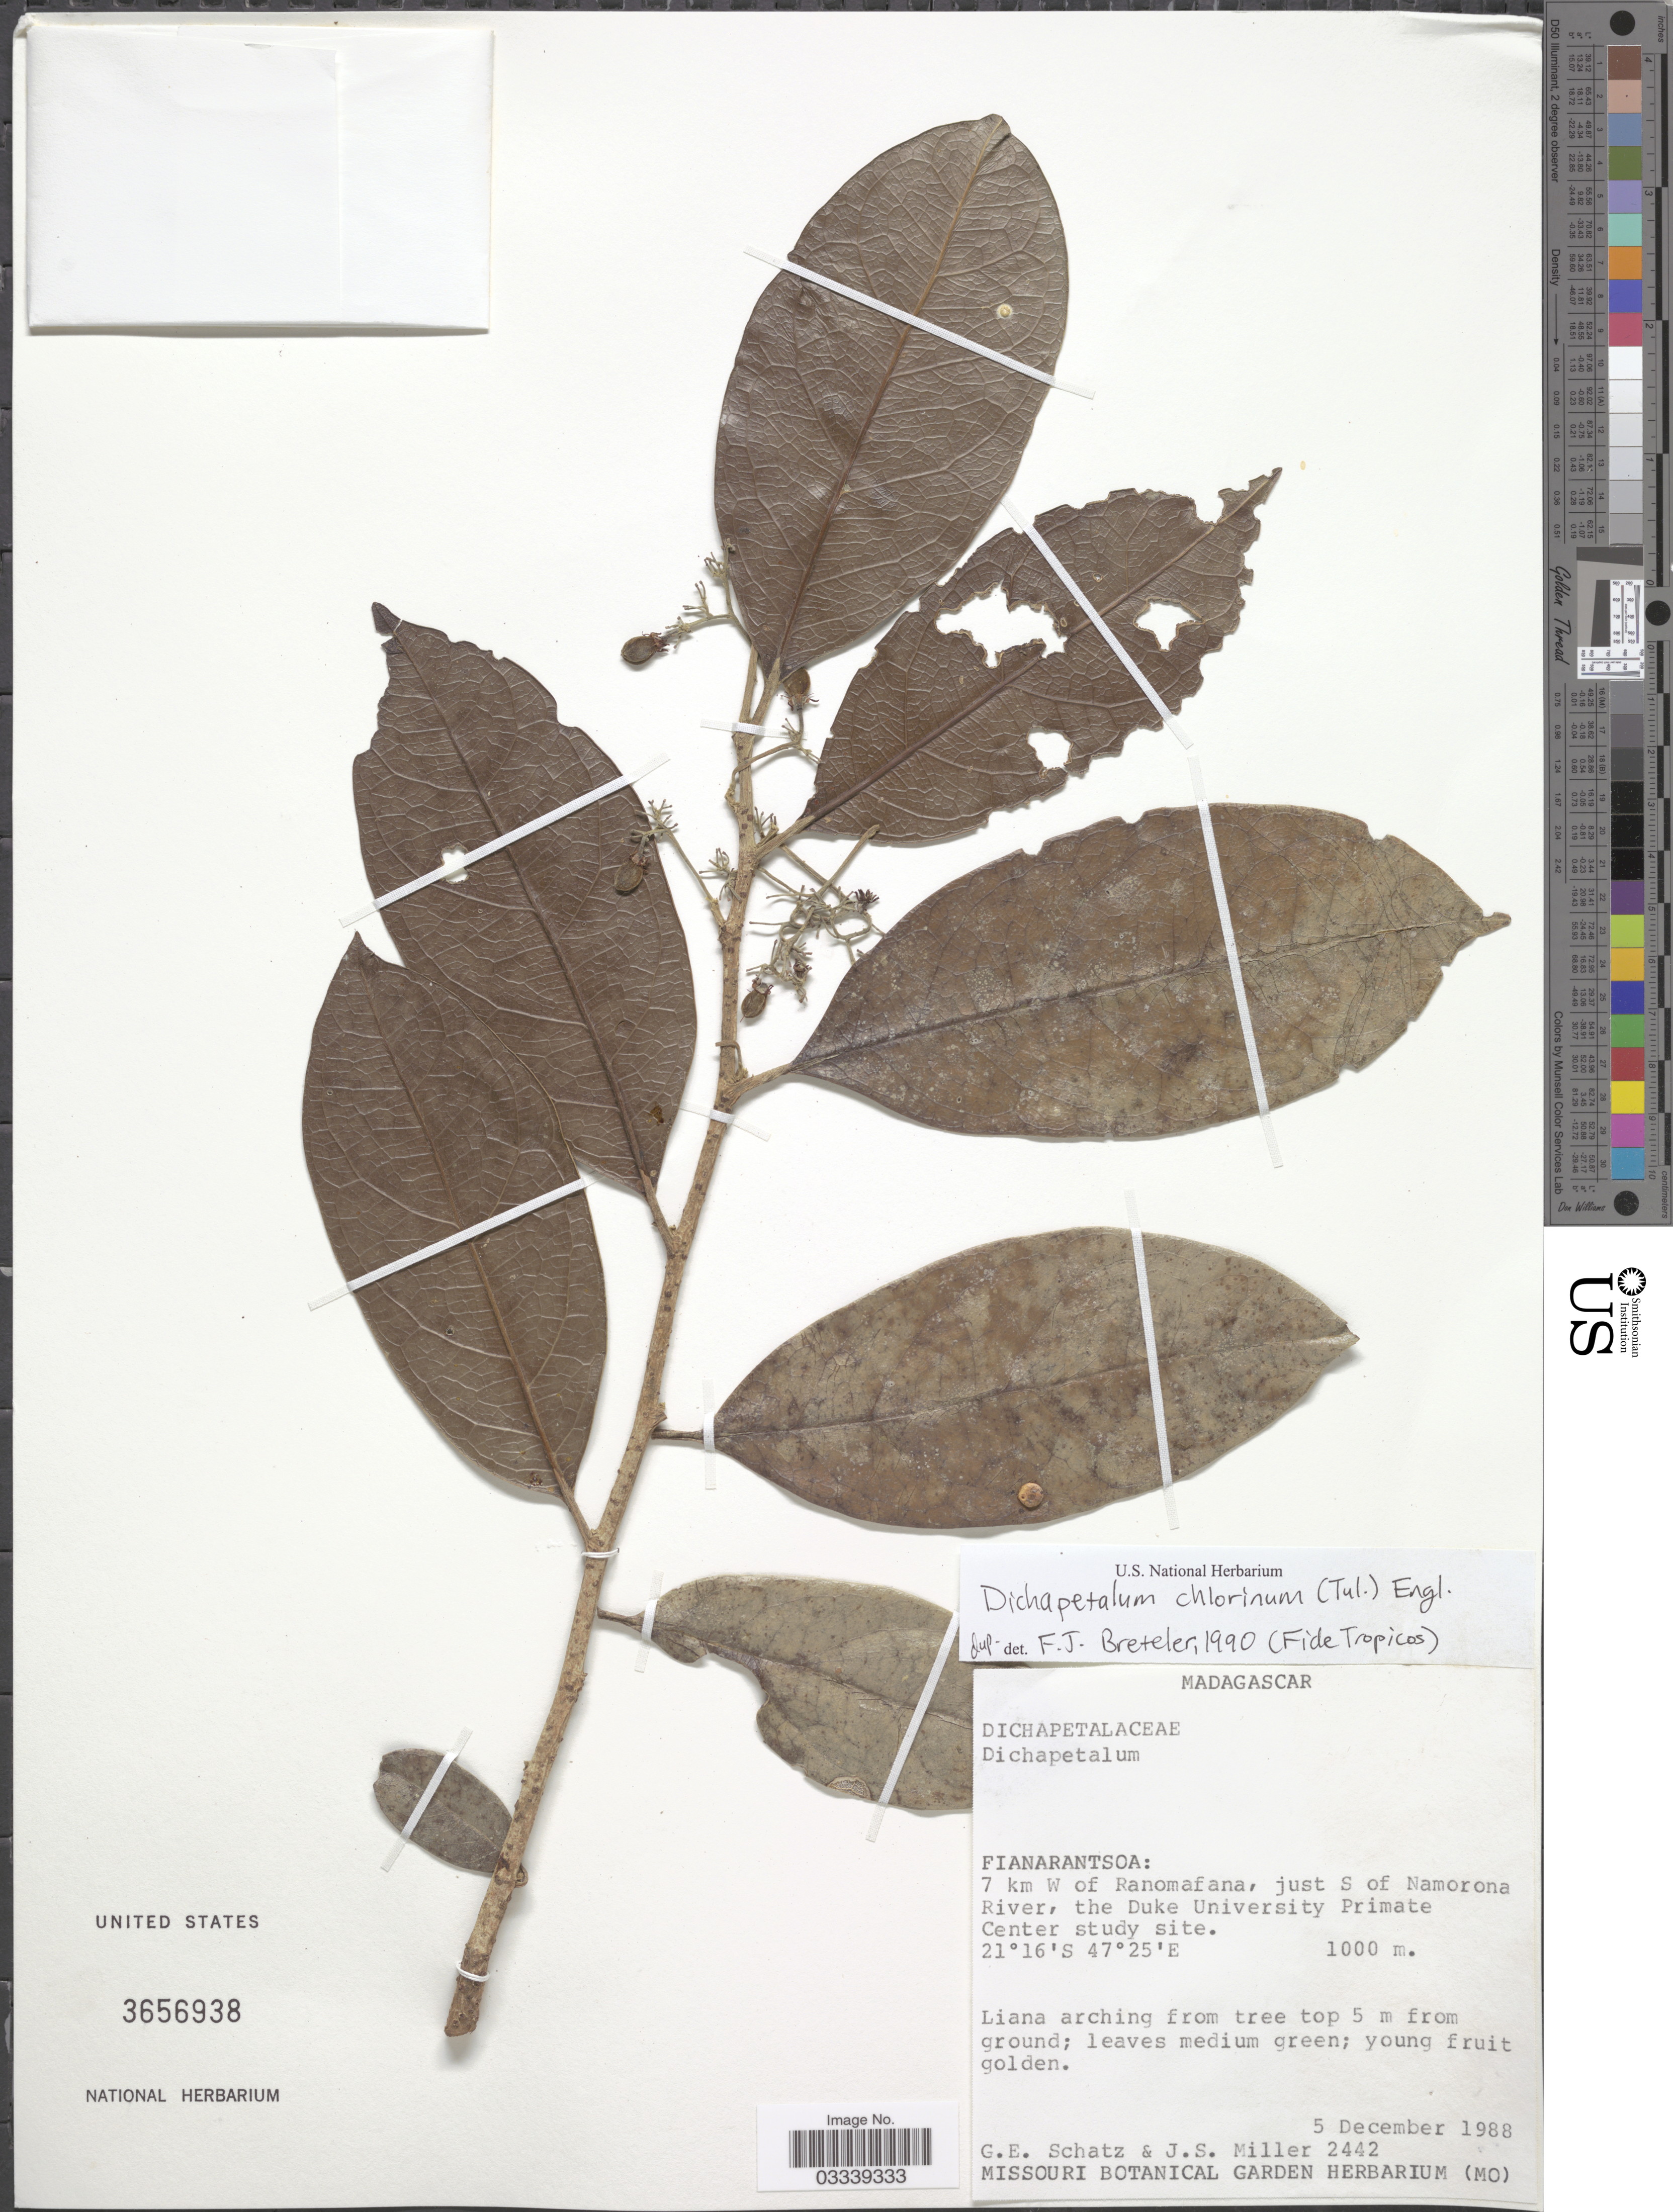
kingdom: Plantae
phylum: Tracheophyta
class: Magnoliopsida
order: Malpighiales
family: Dichapetalaceae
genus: Dichapetalum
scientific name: Dichapetalum chlorinum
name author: (Tul.) Engl.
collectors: G. Schatz & J. S. Miller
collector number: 2442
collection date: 1988-12-05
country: Madagascar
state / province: Vatovavy Fitovinany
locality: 7 km W of Ranomafana, just S of Namorona River, the Duke University Primate Center study site.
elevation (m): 1000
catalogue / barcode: US 3656938